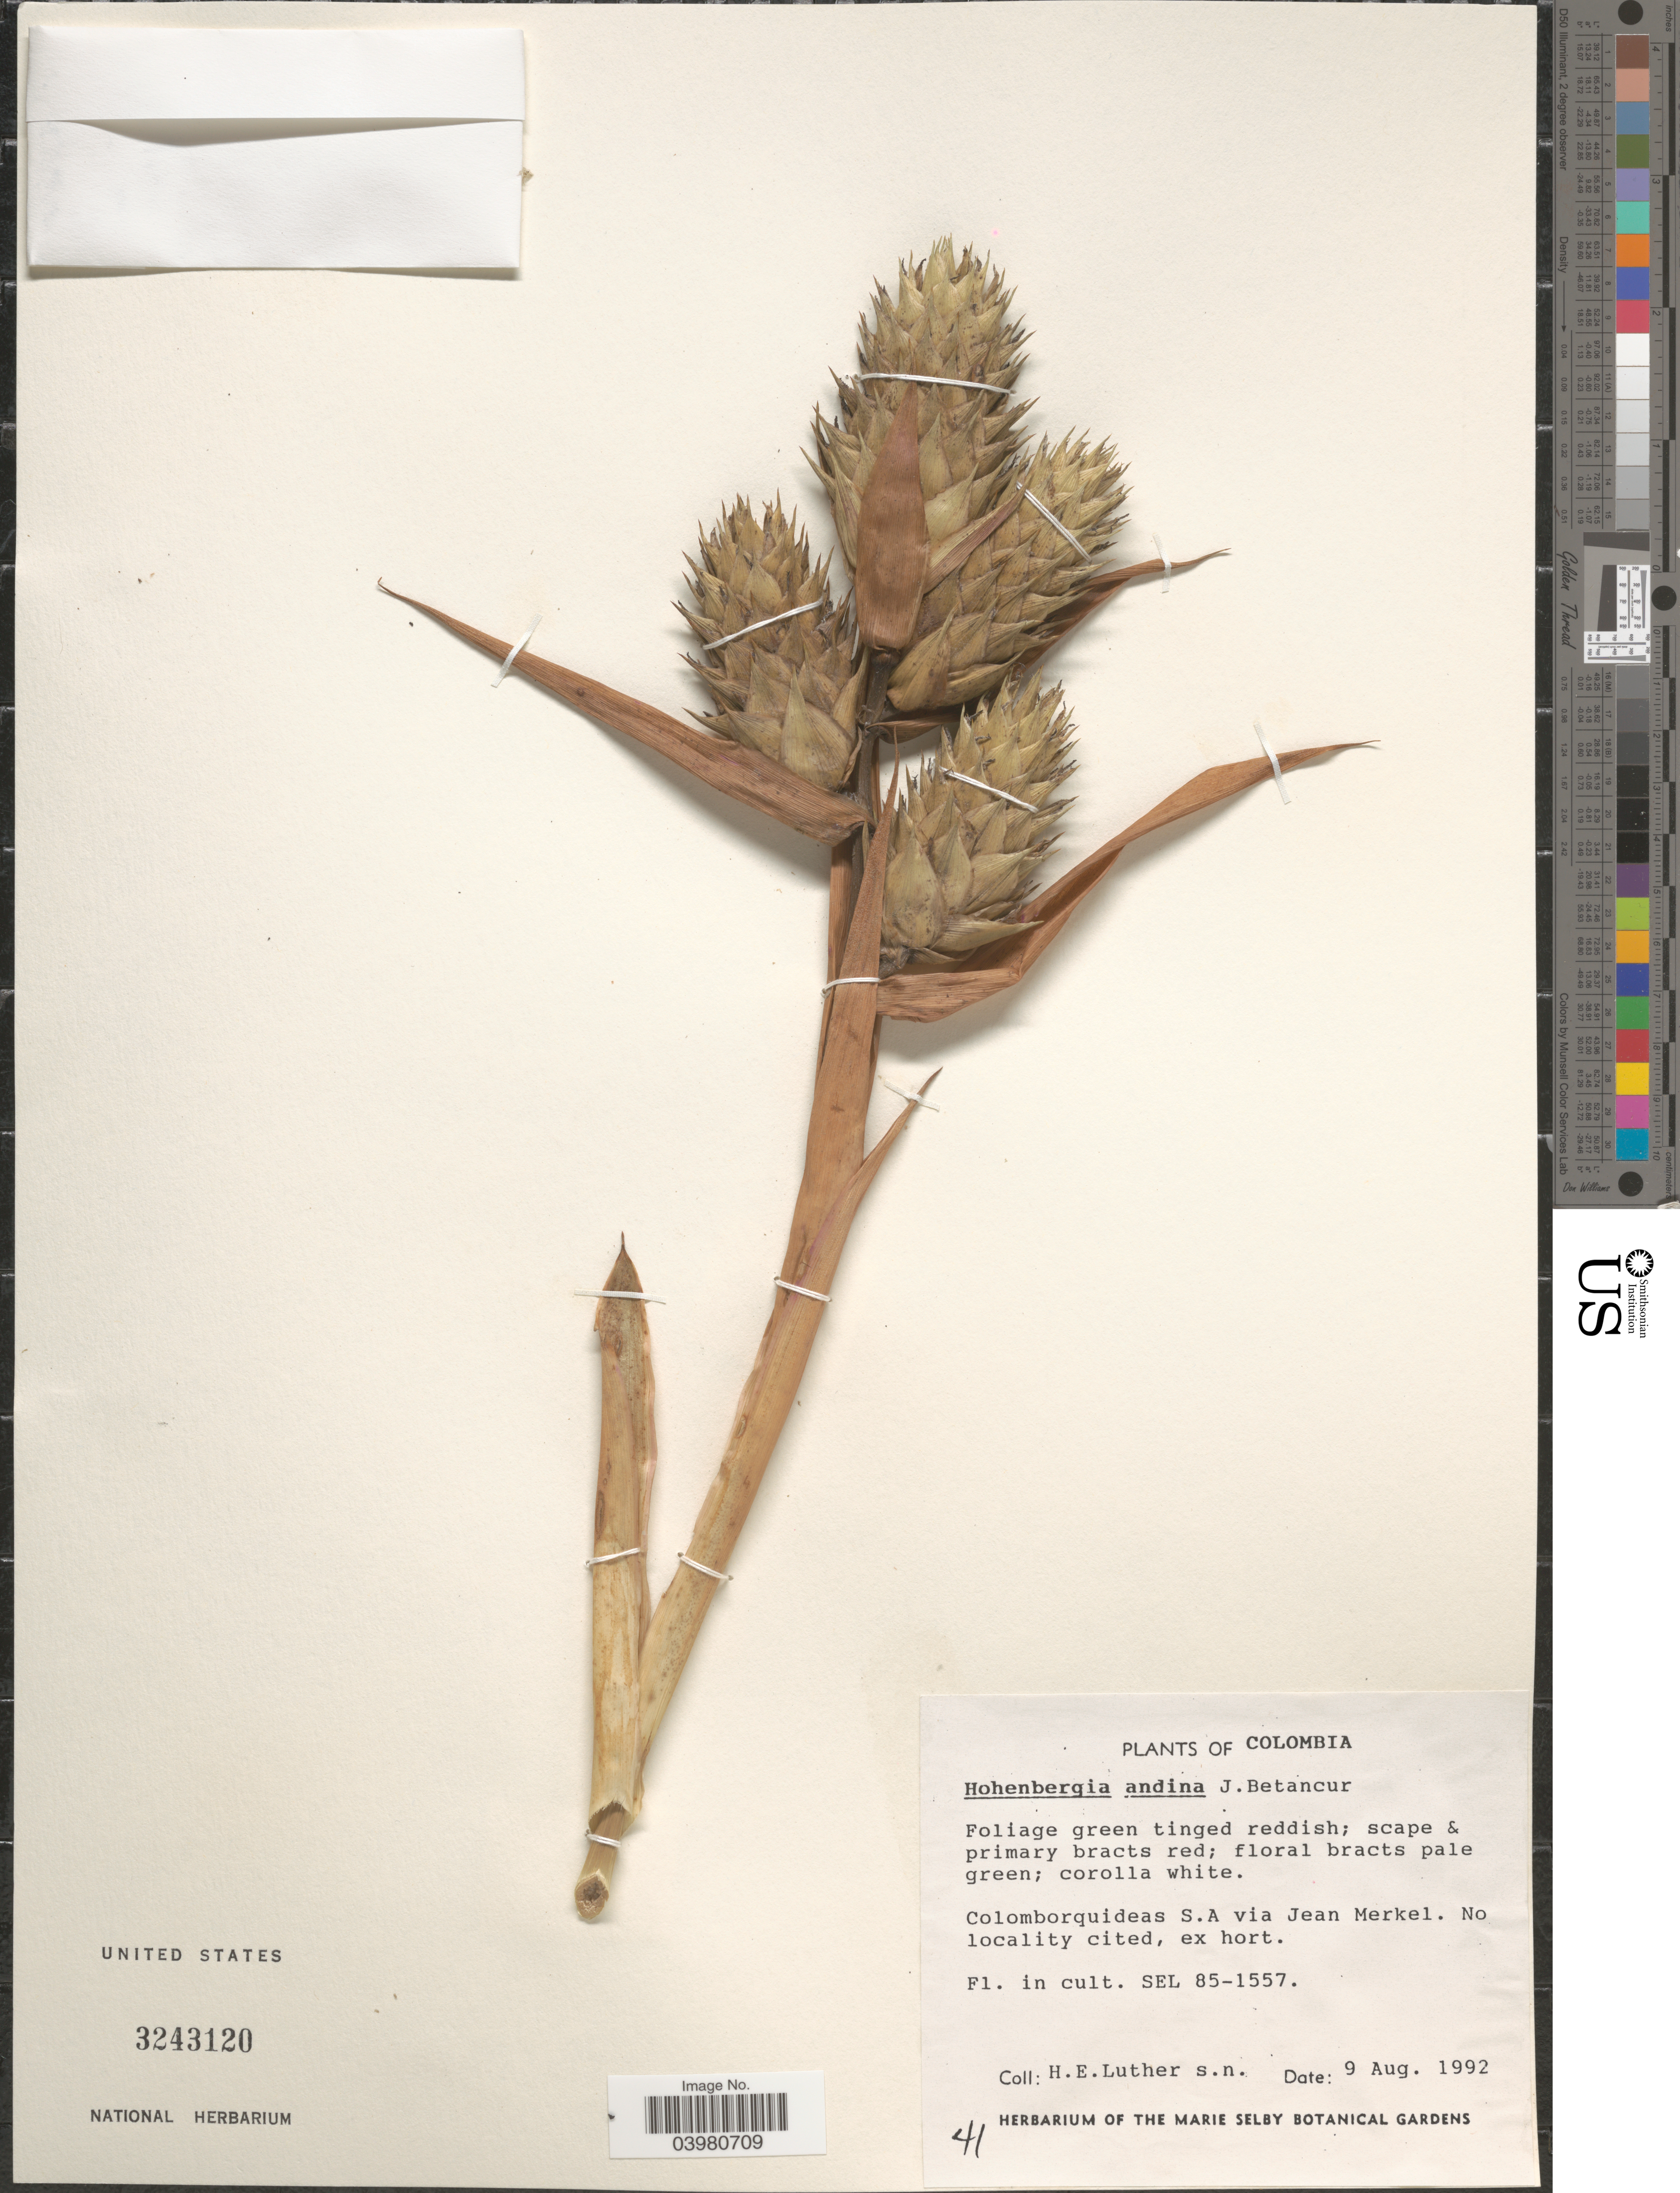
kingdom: Plantae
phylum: Tracheophyta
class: Liliopsida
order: Poales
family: Bromeliaceae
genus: Hohenbergia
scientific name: Hohenbergia andina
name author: Betancur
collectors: Hans E. Luther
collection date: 1992-05-09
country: United States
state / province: Florida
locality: SEL 85-1557. Herbarium of the Marie Selby Botanical Gardens.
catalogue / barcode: US 3243120